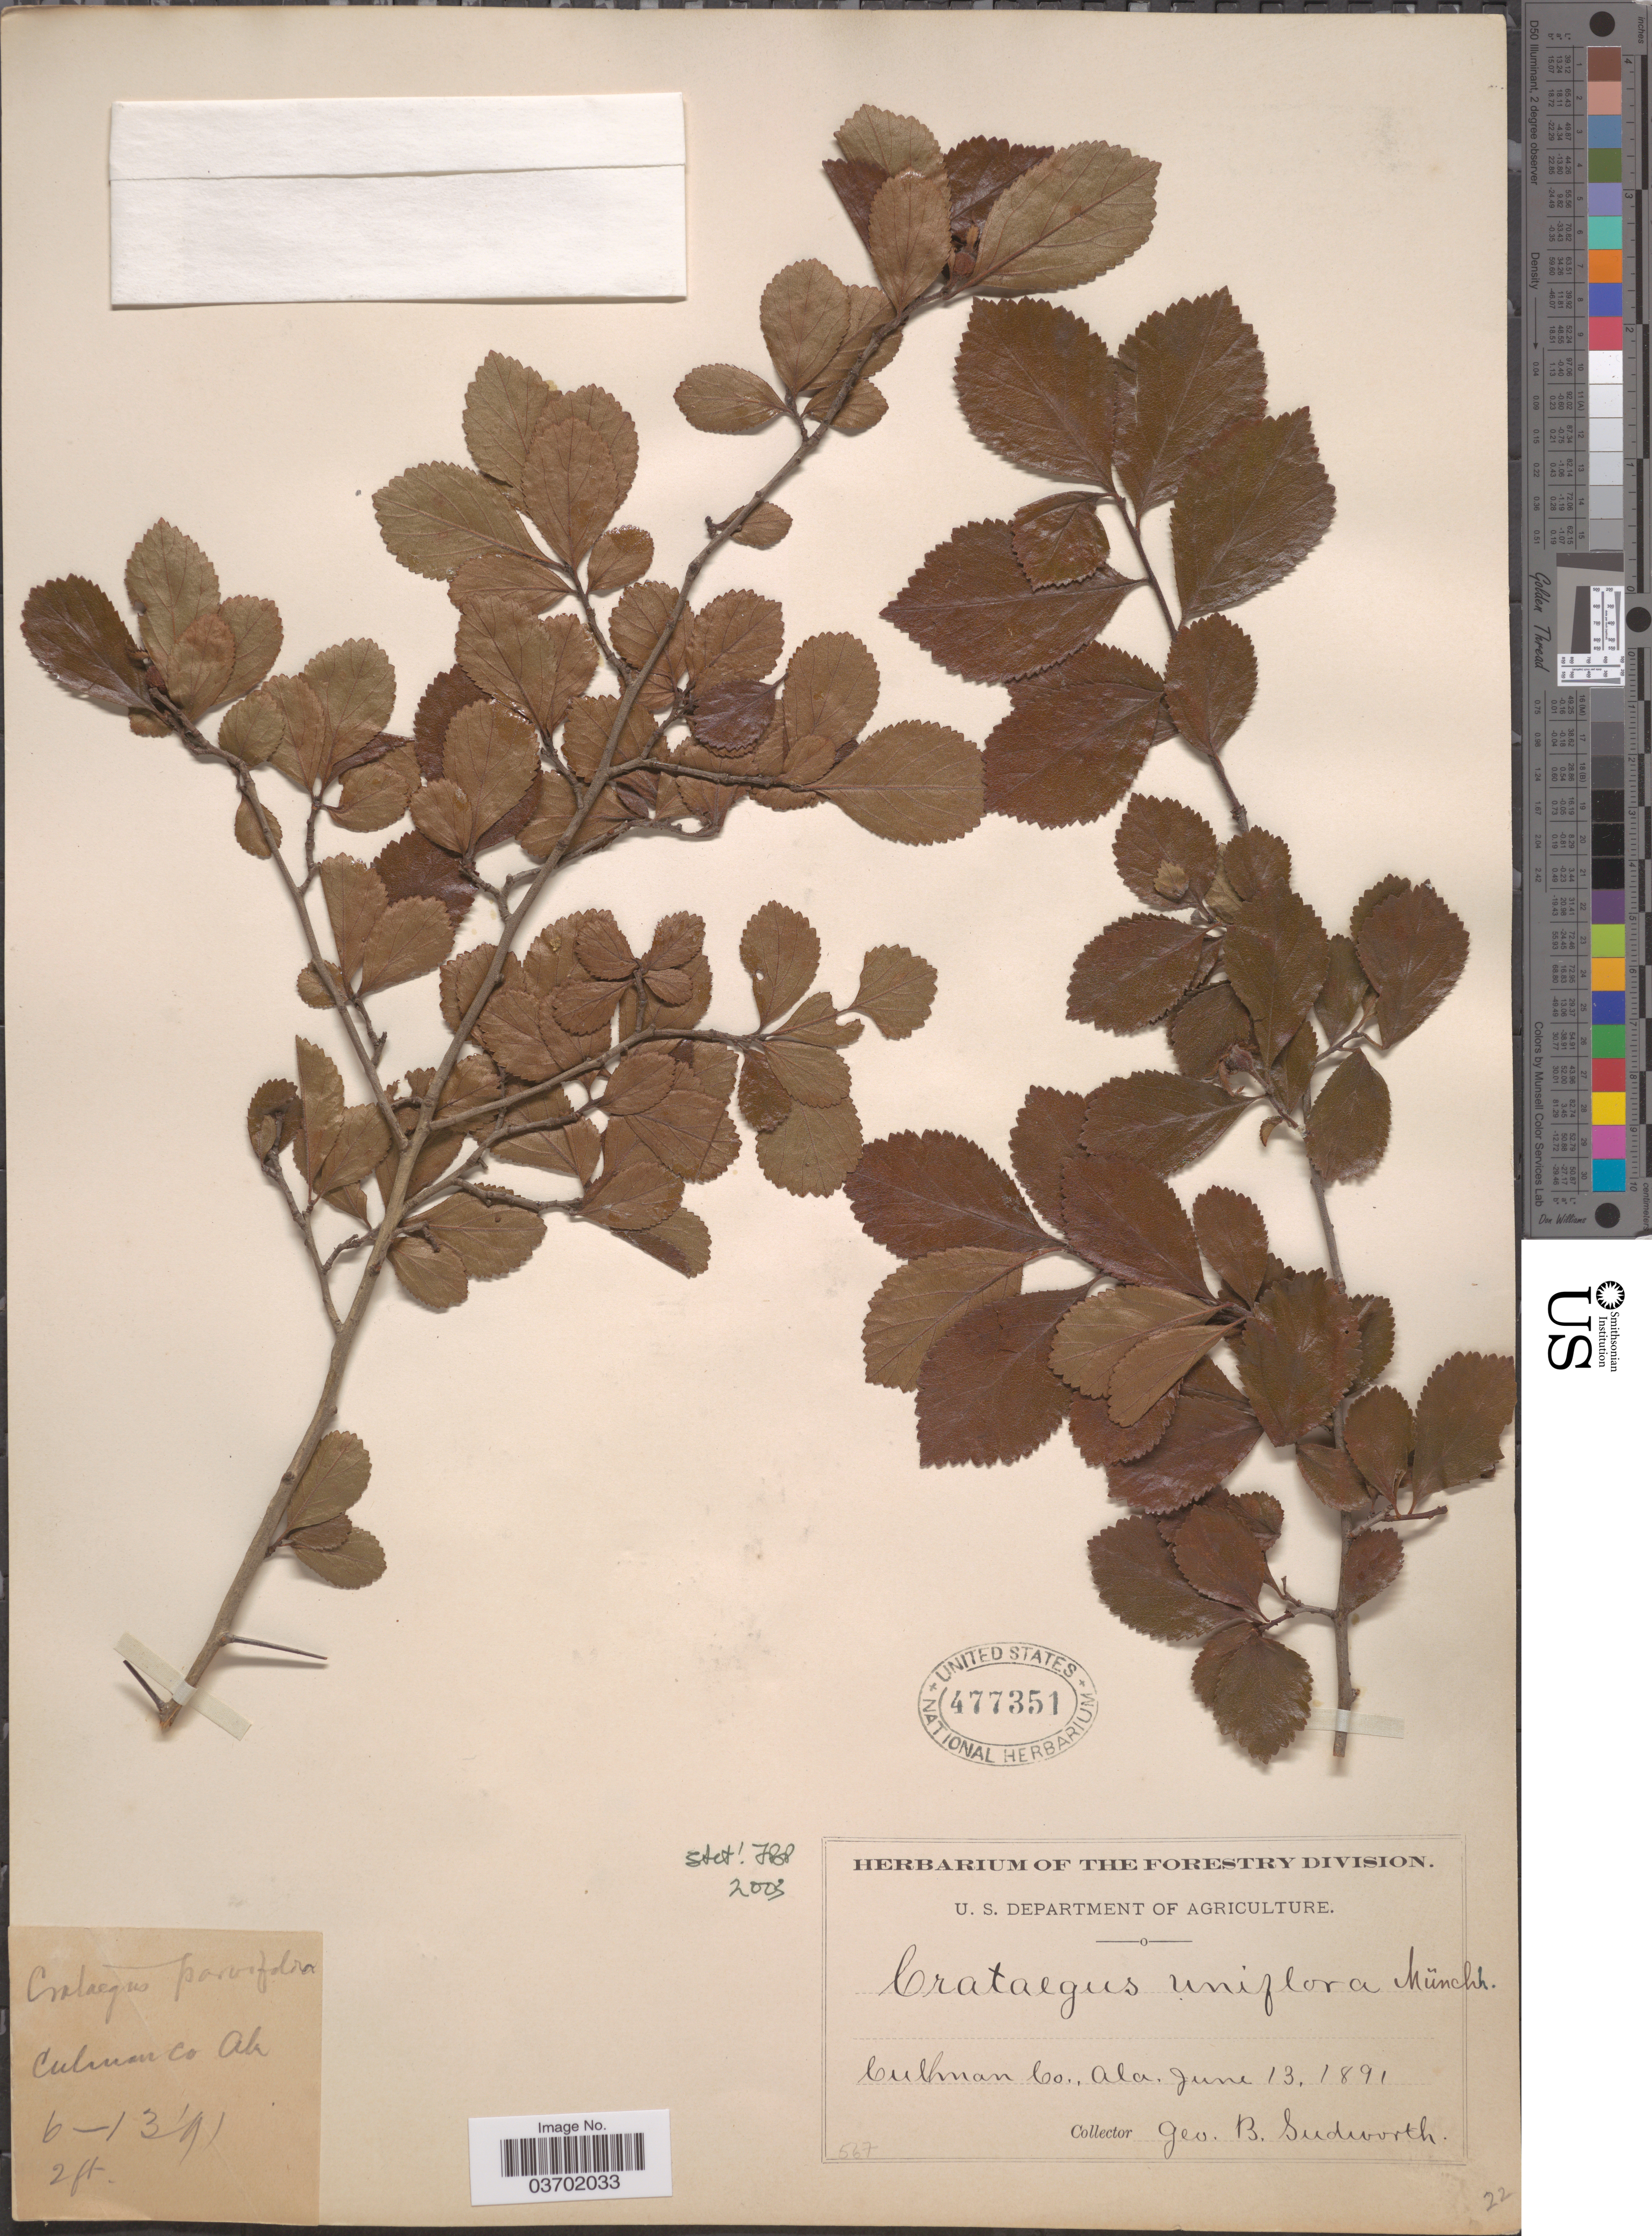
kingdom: Plantae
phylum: Tracheophyta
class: Magnoliopsida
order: Rosales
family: Rosaceae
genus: Crataegus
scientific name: Crataegus uniflora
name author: Münchh.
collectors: G. B. Sudworth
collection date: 1891-06-13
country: United States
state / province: Alabama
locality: Cullman Co.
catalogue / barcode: US 477351